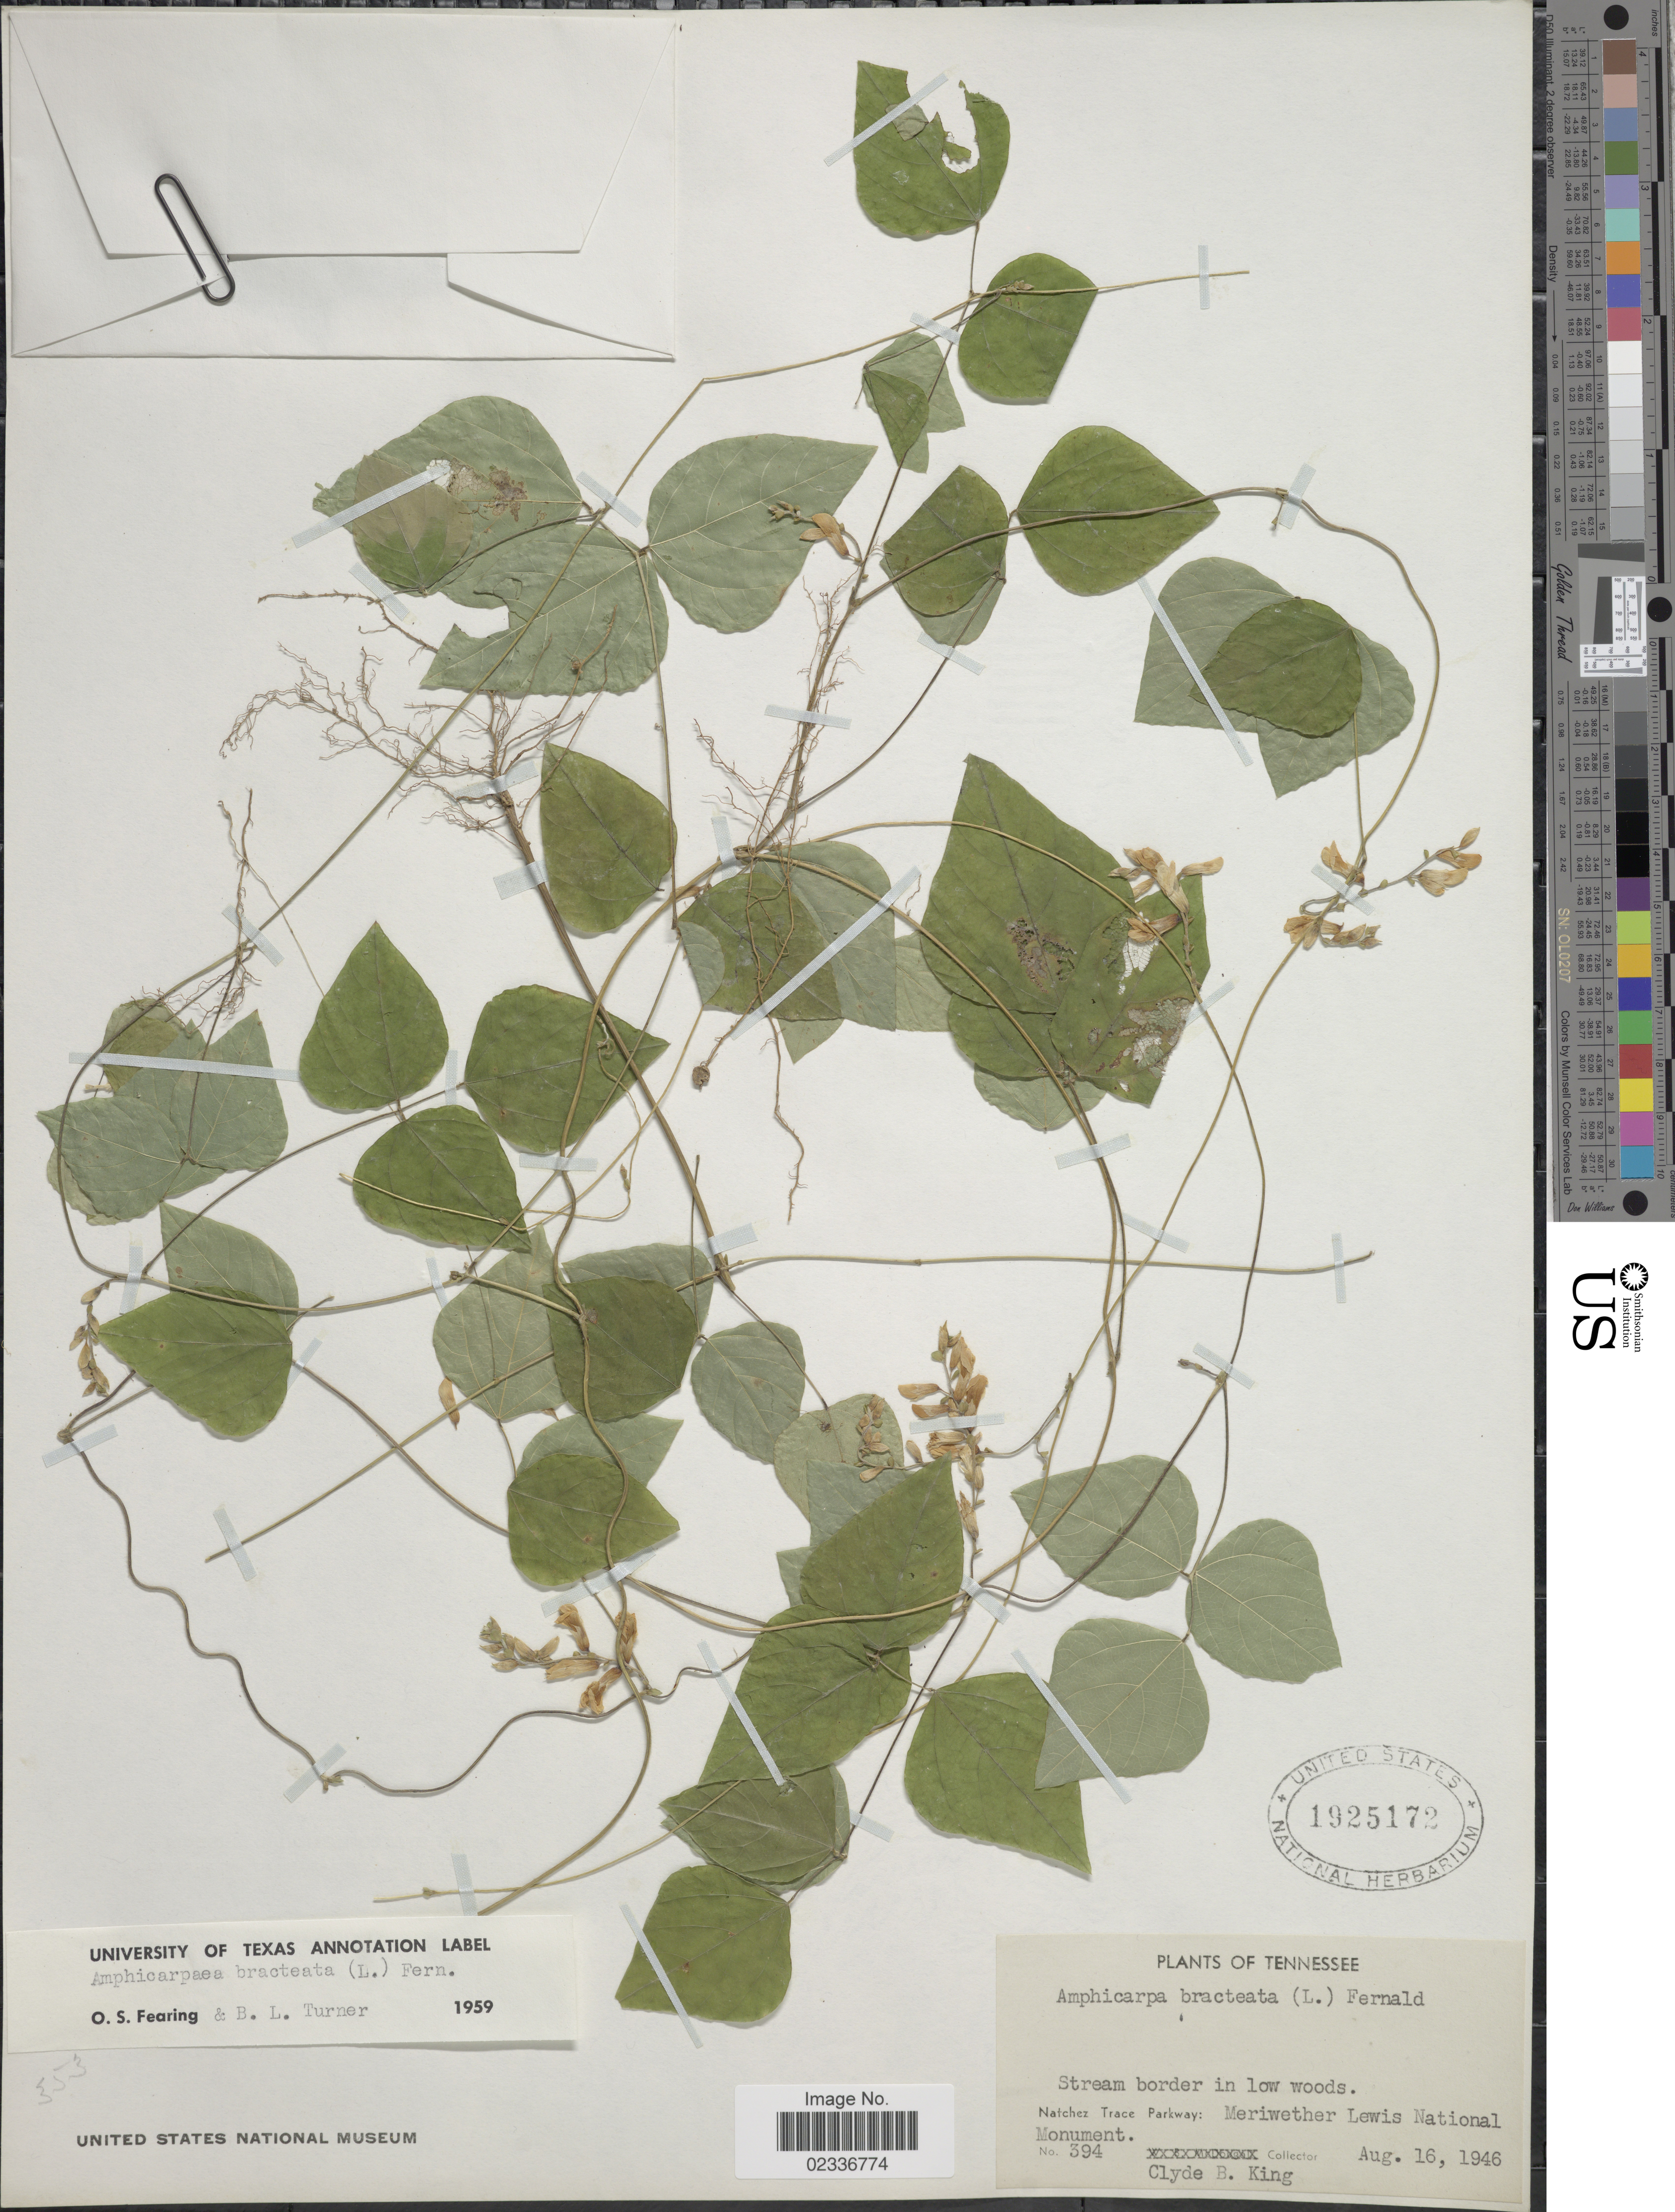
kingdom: Plantae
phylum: Tracheophyta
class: Magnoliopsida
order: Fabales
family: Fabaceae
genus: Amphicarpaea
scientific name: Amphicarpaea bracteata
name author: (L.) Fernald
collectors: C. King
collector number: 394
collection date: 1946-08-16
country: United States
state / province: Tennessee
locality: Natchez Trace Parkway: Meriwether Lewis National Monument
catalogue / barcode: US 1925172